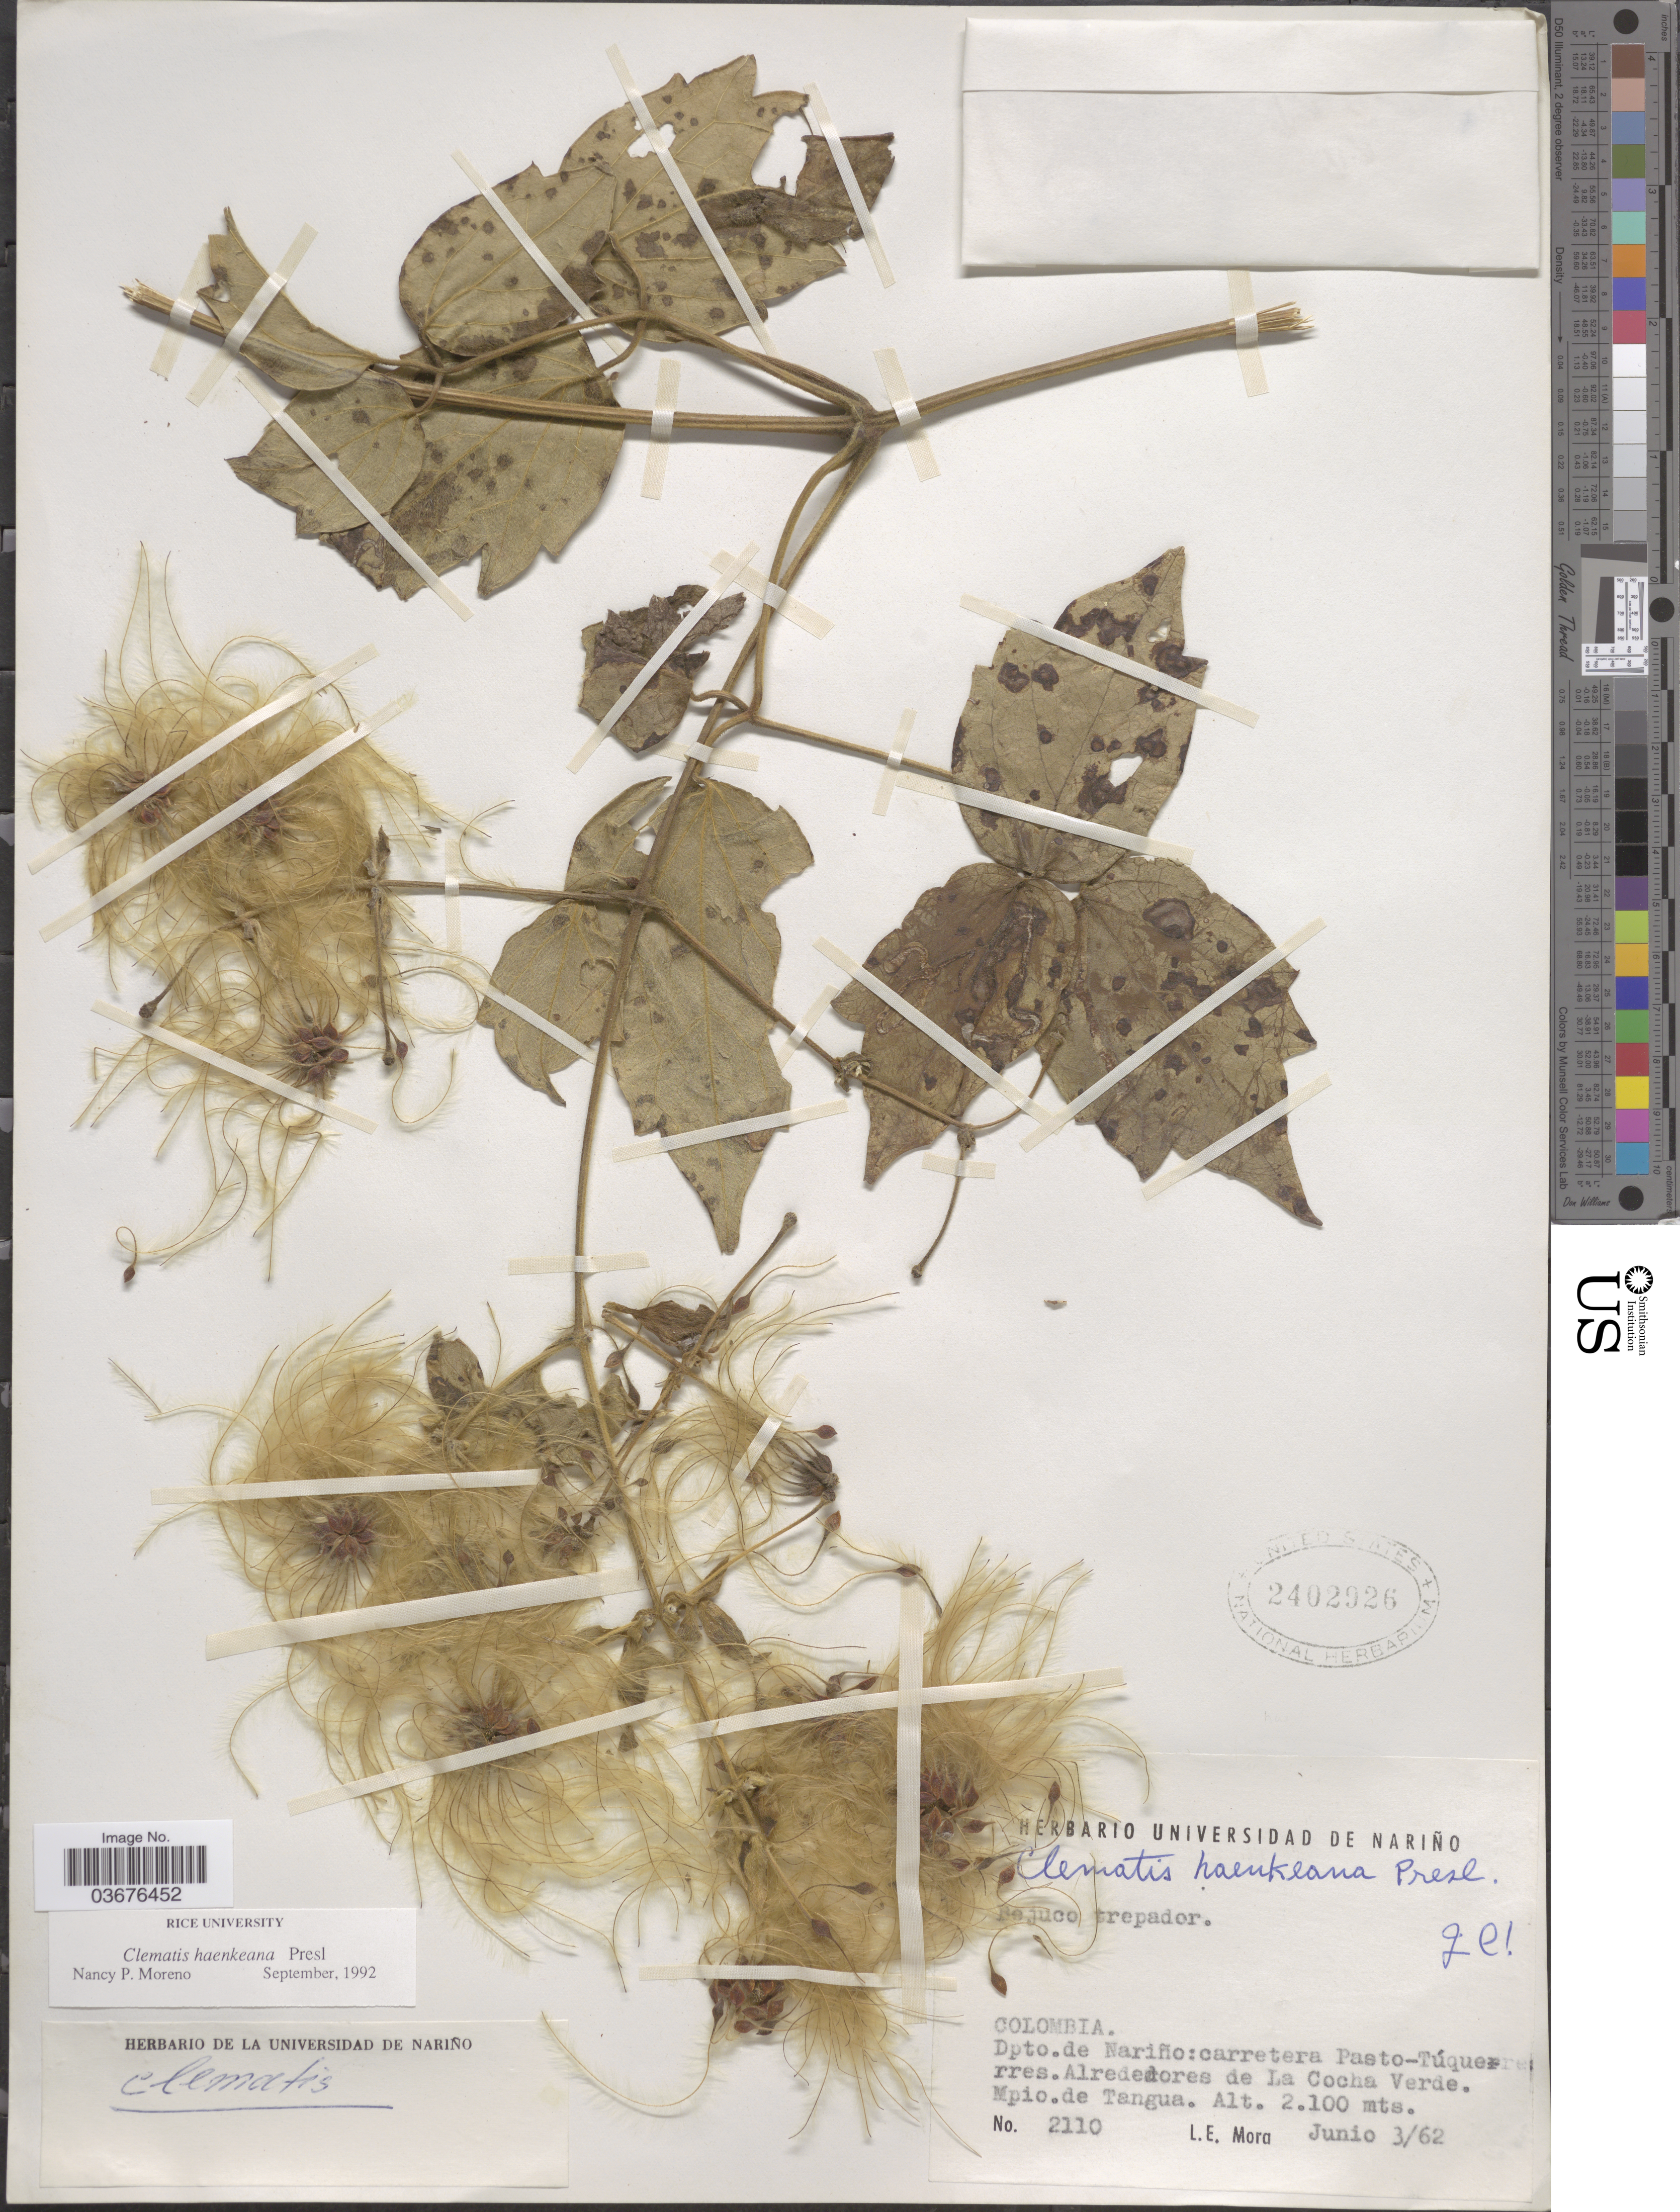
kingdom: Plantae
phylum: Tracheophyta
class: Magnoliopsida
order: Ranunculales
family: Ranunculaceae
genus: Clematis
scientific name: Clematis haenkeana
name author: C. Presl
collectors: L. Mora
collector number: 2110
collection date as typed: Transcribed d/m/y: 3/6/62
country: Colombia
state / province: Nariño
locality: Dpto. de Nariño: carretera Pasto-Túquerres. Alrededores de La Cocha Verde. Mpio. de Tangua.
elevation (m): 2100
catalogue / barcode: US 2402926